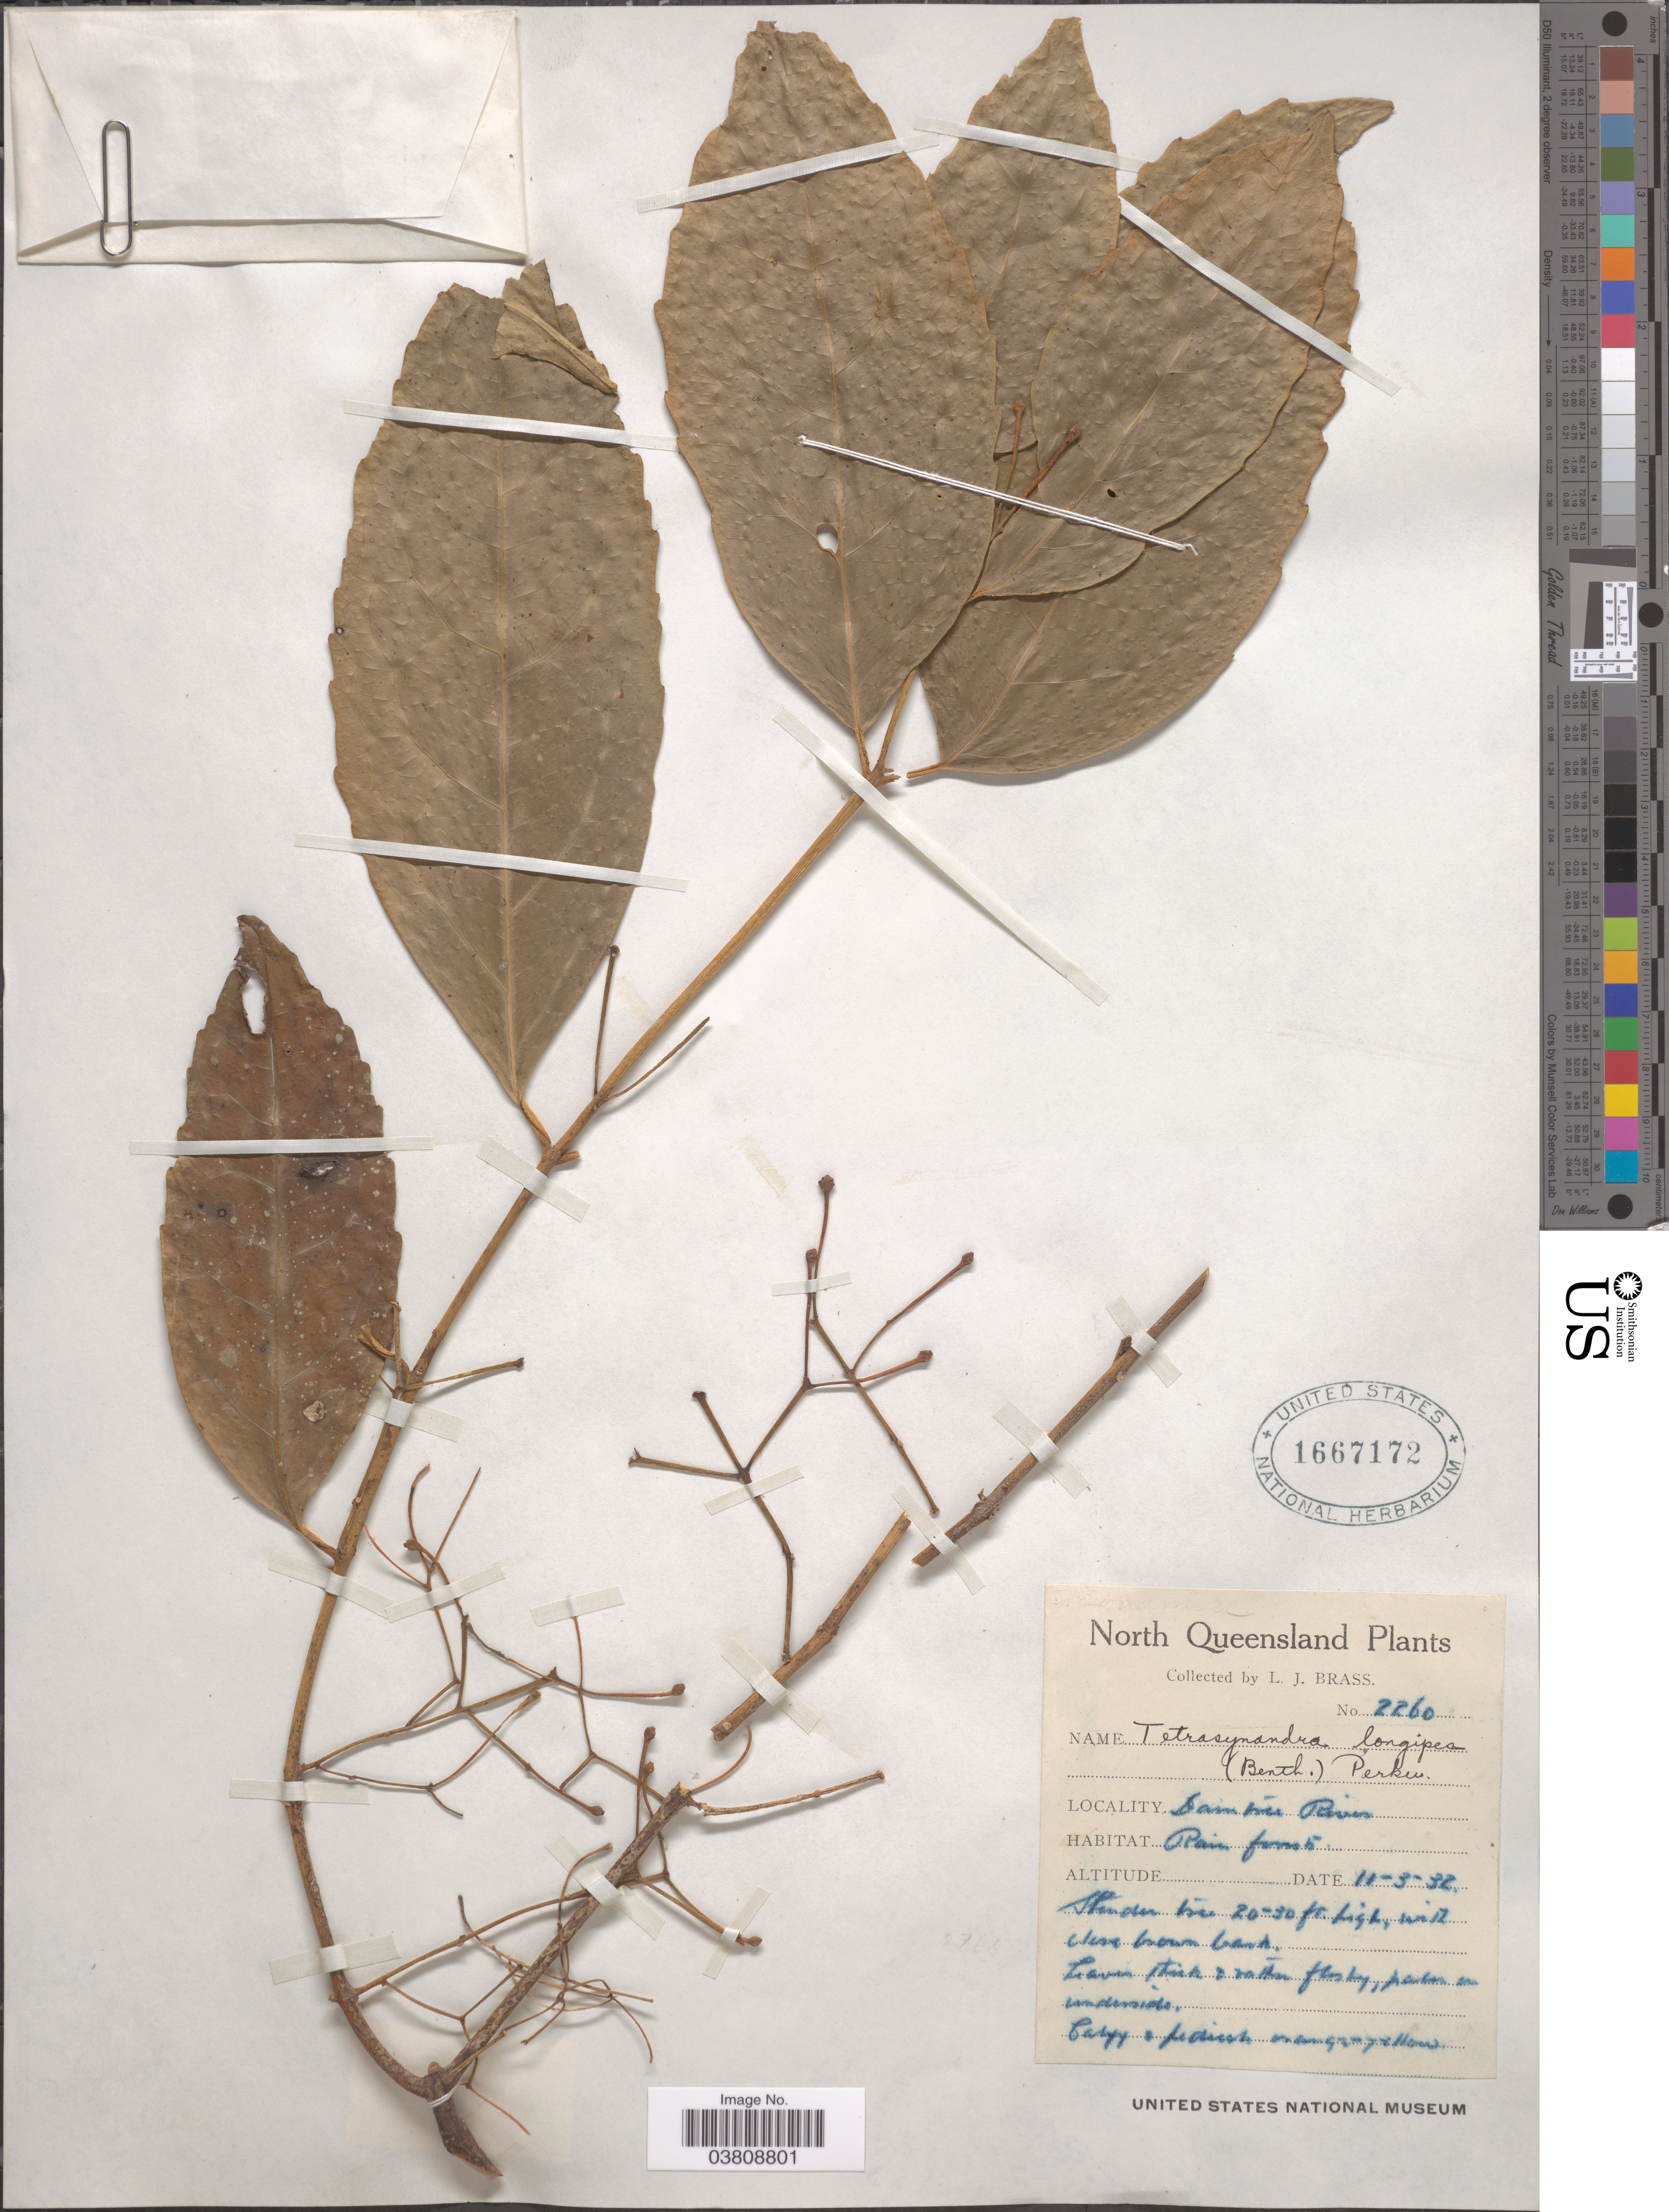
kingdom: Plantae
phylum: Tracheophyta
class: Magnoliopsida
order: Laurales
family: Monimiaceae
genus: Tetrasynandra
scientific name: Tetrasynandra longipes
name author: (Benth.) Perkins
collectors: L. J. Brass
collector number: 2260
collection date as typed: Transcribed d/m/y: 11/3/32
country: Australia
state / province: Queensland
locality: North Queensland. Daintree River.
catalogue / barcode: US 1667172